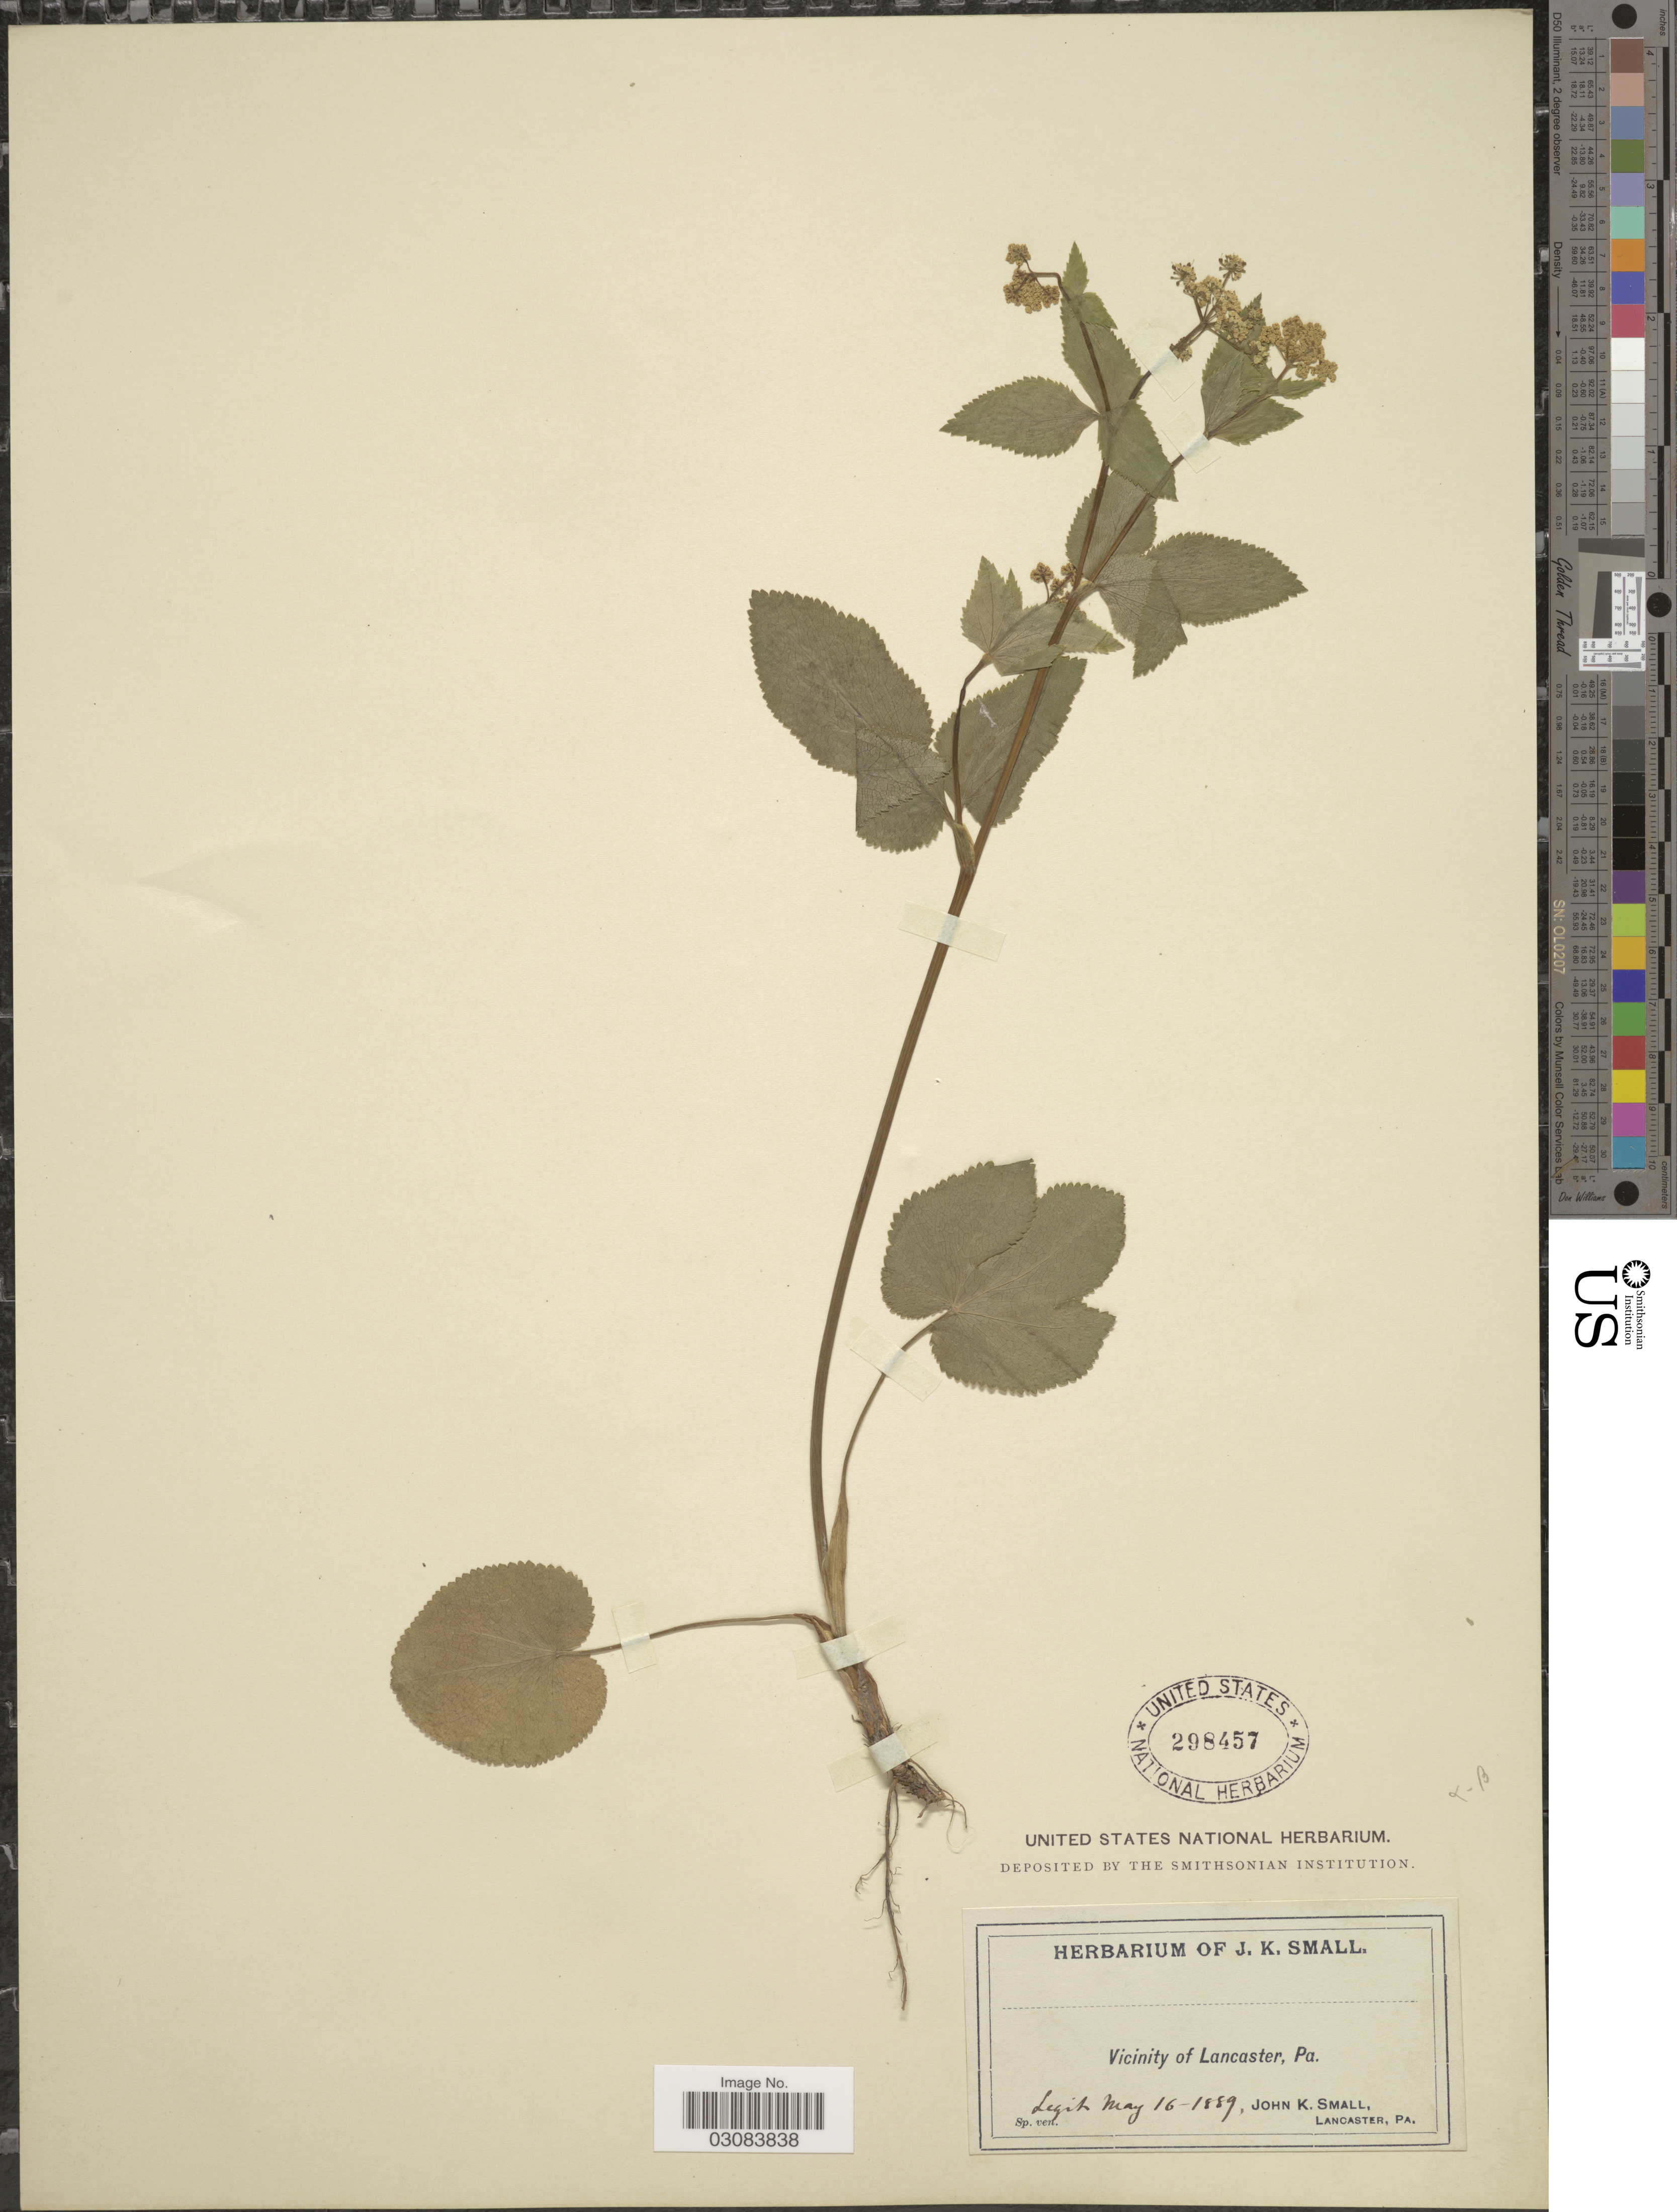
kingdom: Plantae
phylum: Tracheophyta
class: Magnoliopsida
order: Apiales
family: Apiaceae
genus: Zizia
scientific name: Zizia aptera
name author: (A. Gray) Fernald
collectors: J. K. Small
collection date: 1889-05-16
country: United States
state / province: Pennsylvania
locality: Vicinity of Lancaster.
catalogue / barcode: US 298457